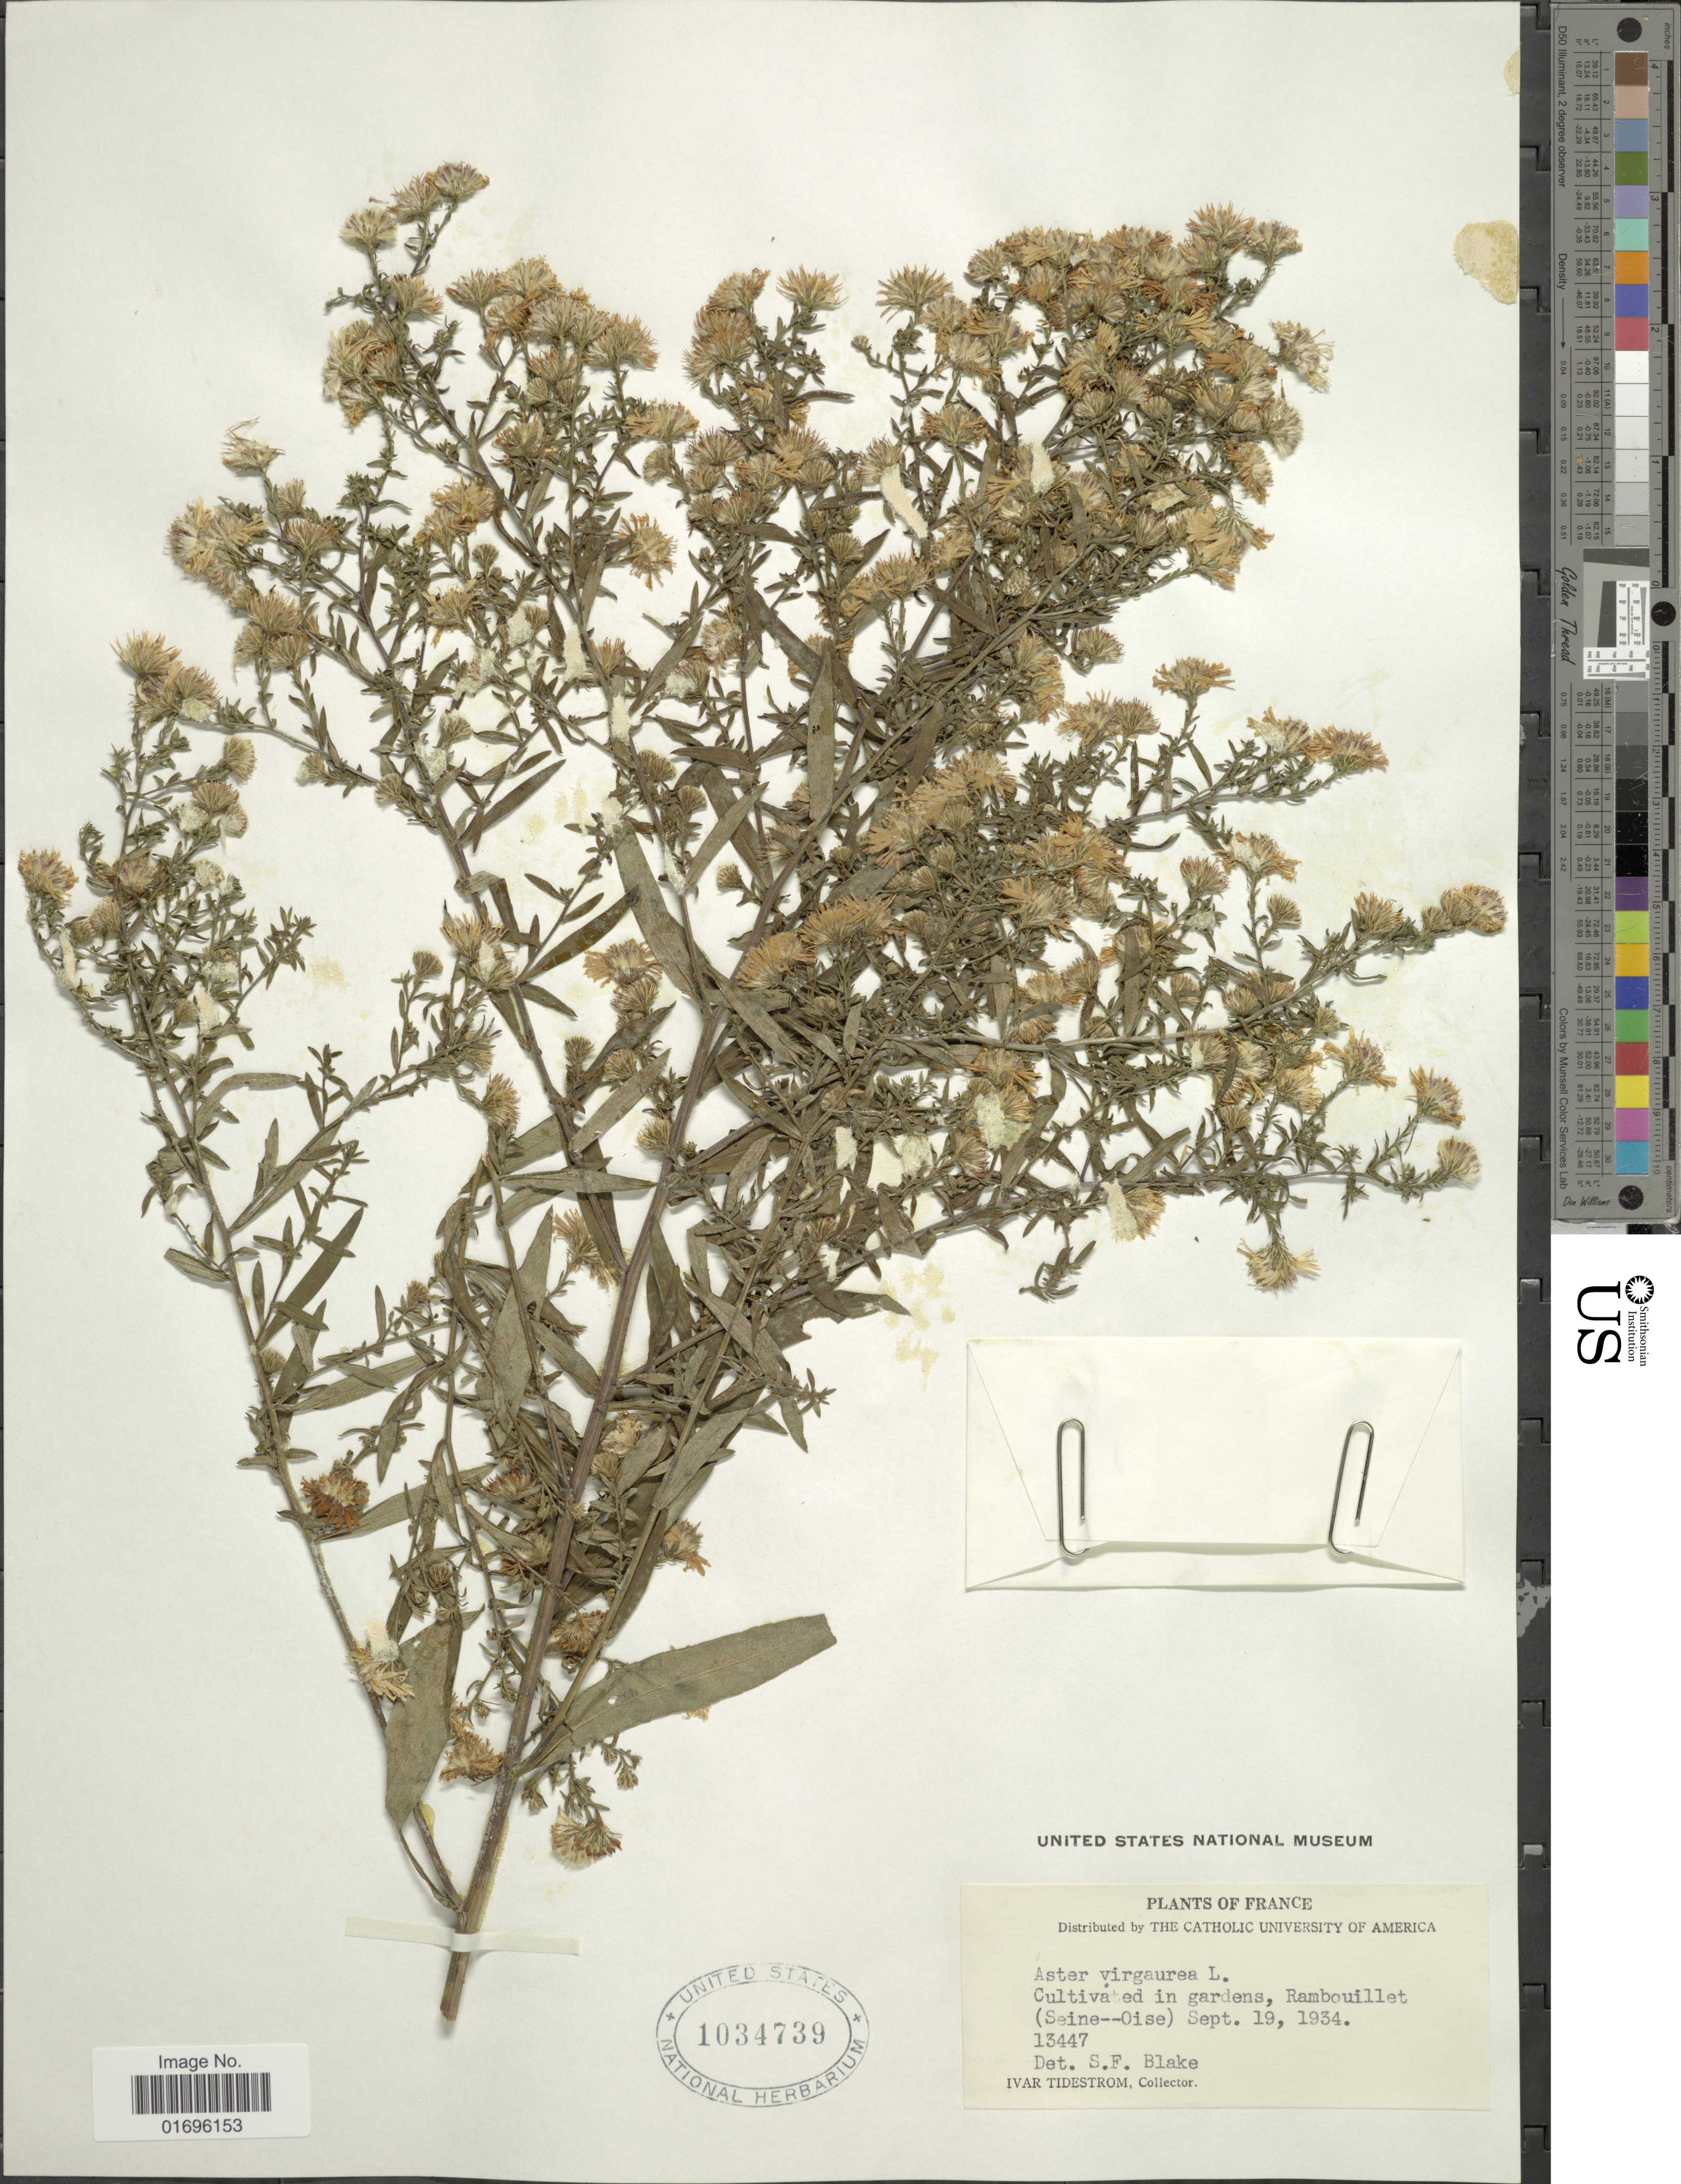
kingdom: Plantae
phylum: Tracheophyta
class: Magnoliopsida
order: Asterales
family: Asteraceae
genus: Aster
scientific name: Aster virgaurea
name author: (L.) Kuntze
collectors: I. F. Tidestrom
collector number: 13447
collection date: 1934-09-19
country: France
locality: Cultivated in gardens, Rambouillet (Seine-Oise).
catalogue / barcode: US 1034739